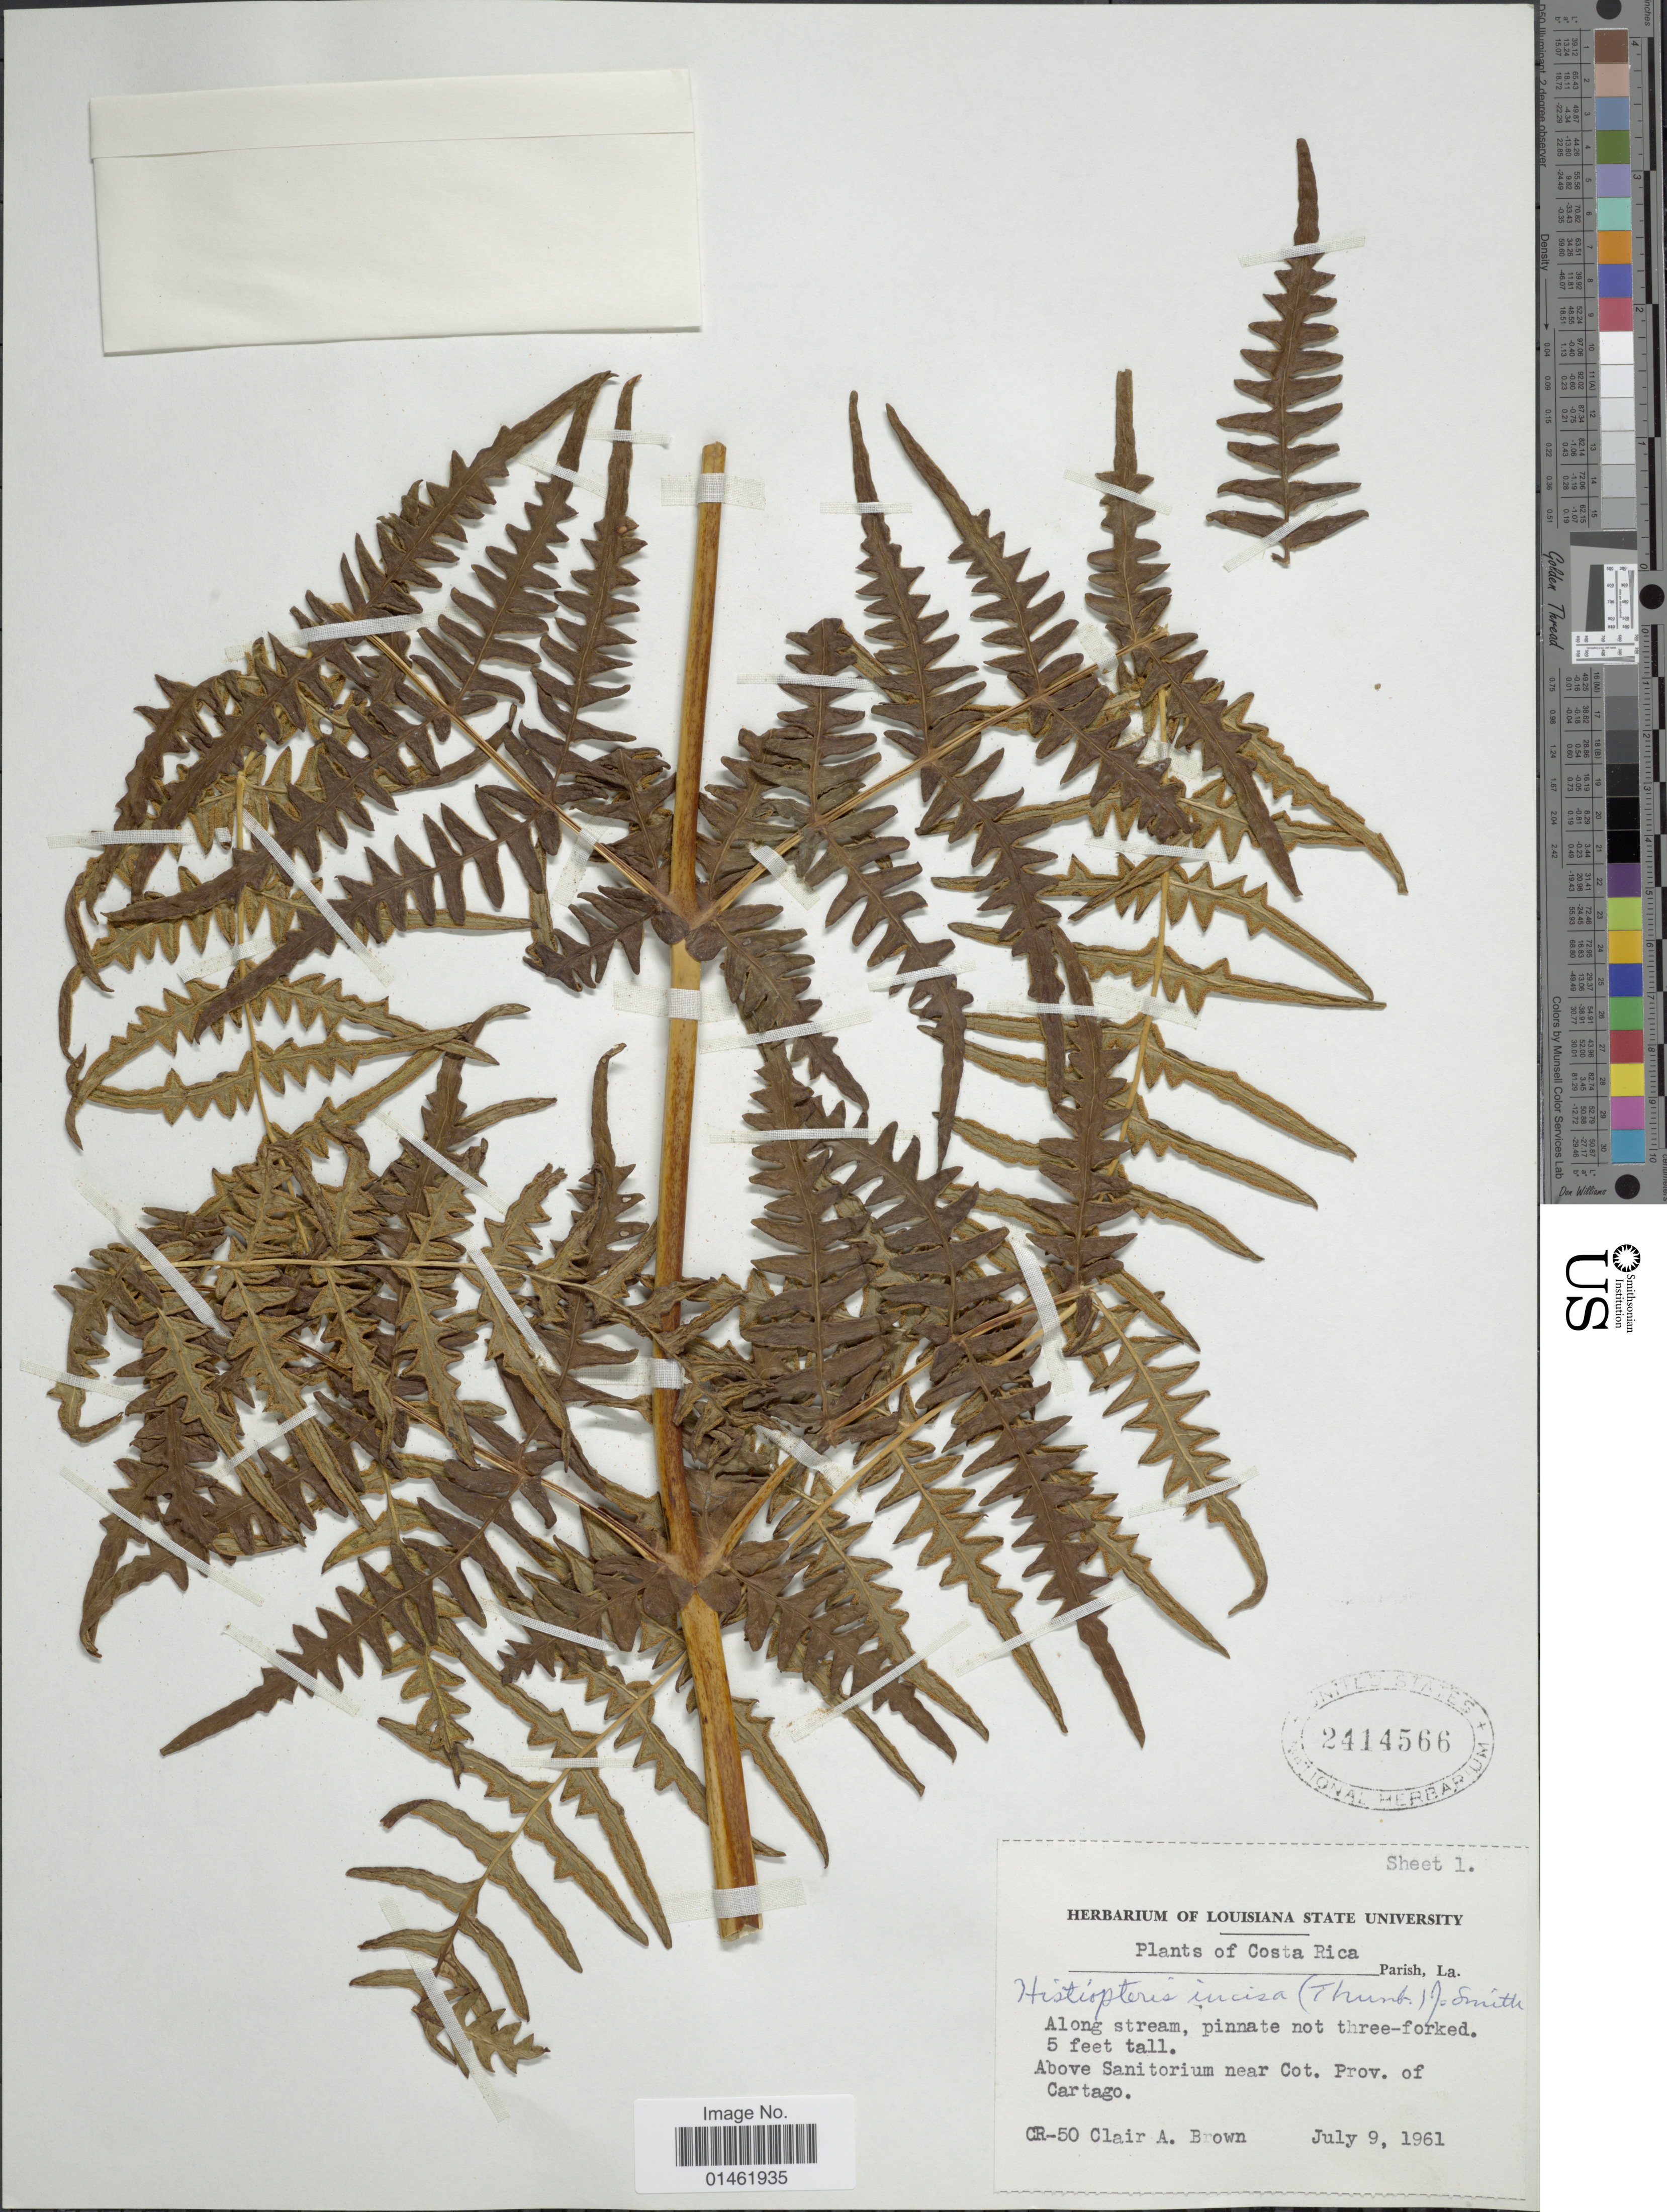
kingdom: Plantae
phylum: Tracheophyta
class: Polypodiopsida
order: Polypodiales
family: Dennstaedtiaceae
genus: Histiopteris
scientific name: Histiopteris incisa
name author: (Thunb.) J. Sm.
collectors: C. A. Brown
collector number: CR-50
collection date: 1961-07-09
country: Costa Rica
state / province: Cartago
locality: Along stream, above Sanitorium near Cot. Prov. of Cartago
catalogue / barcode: US 2414566